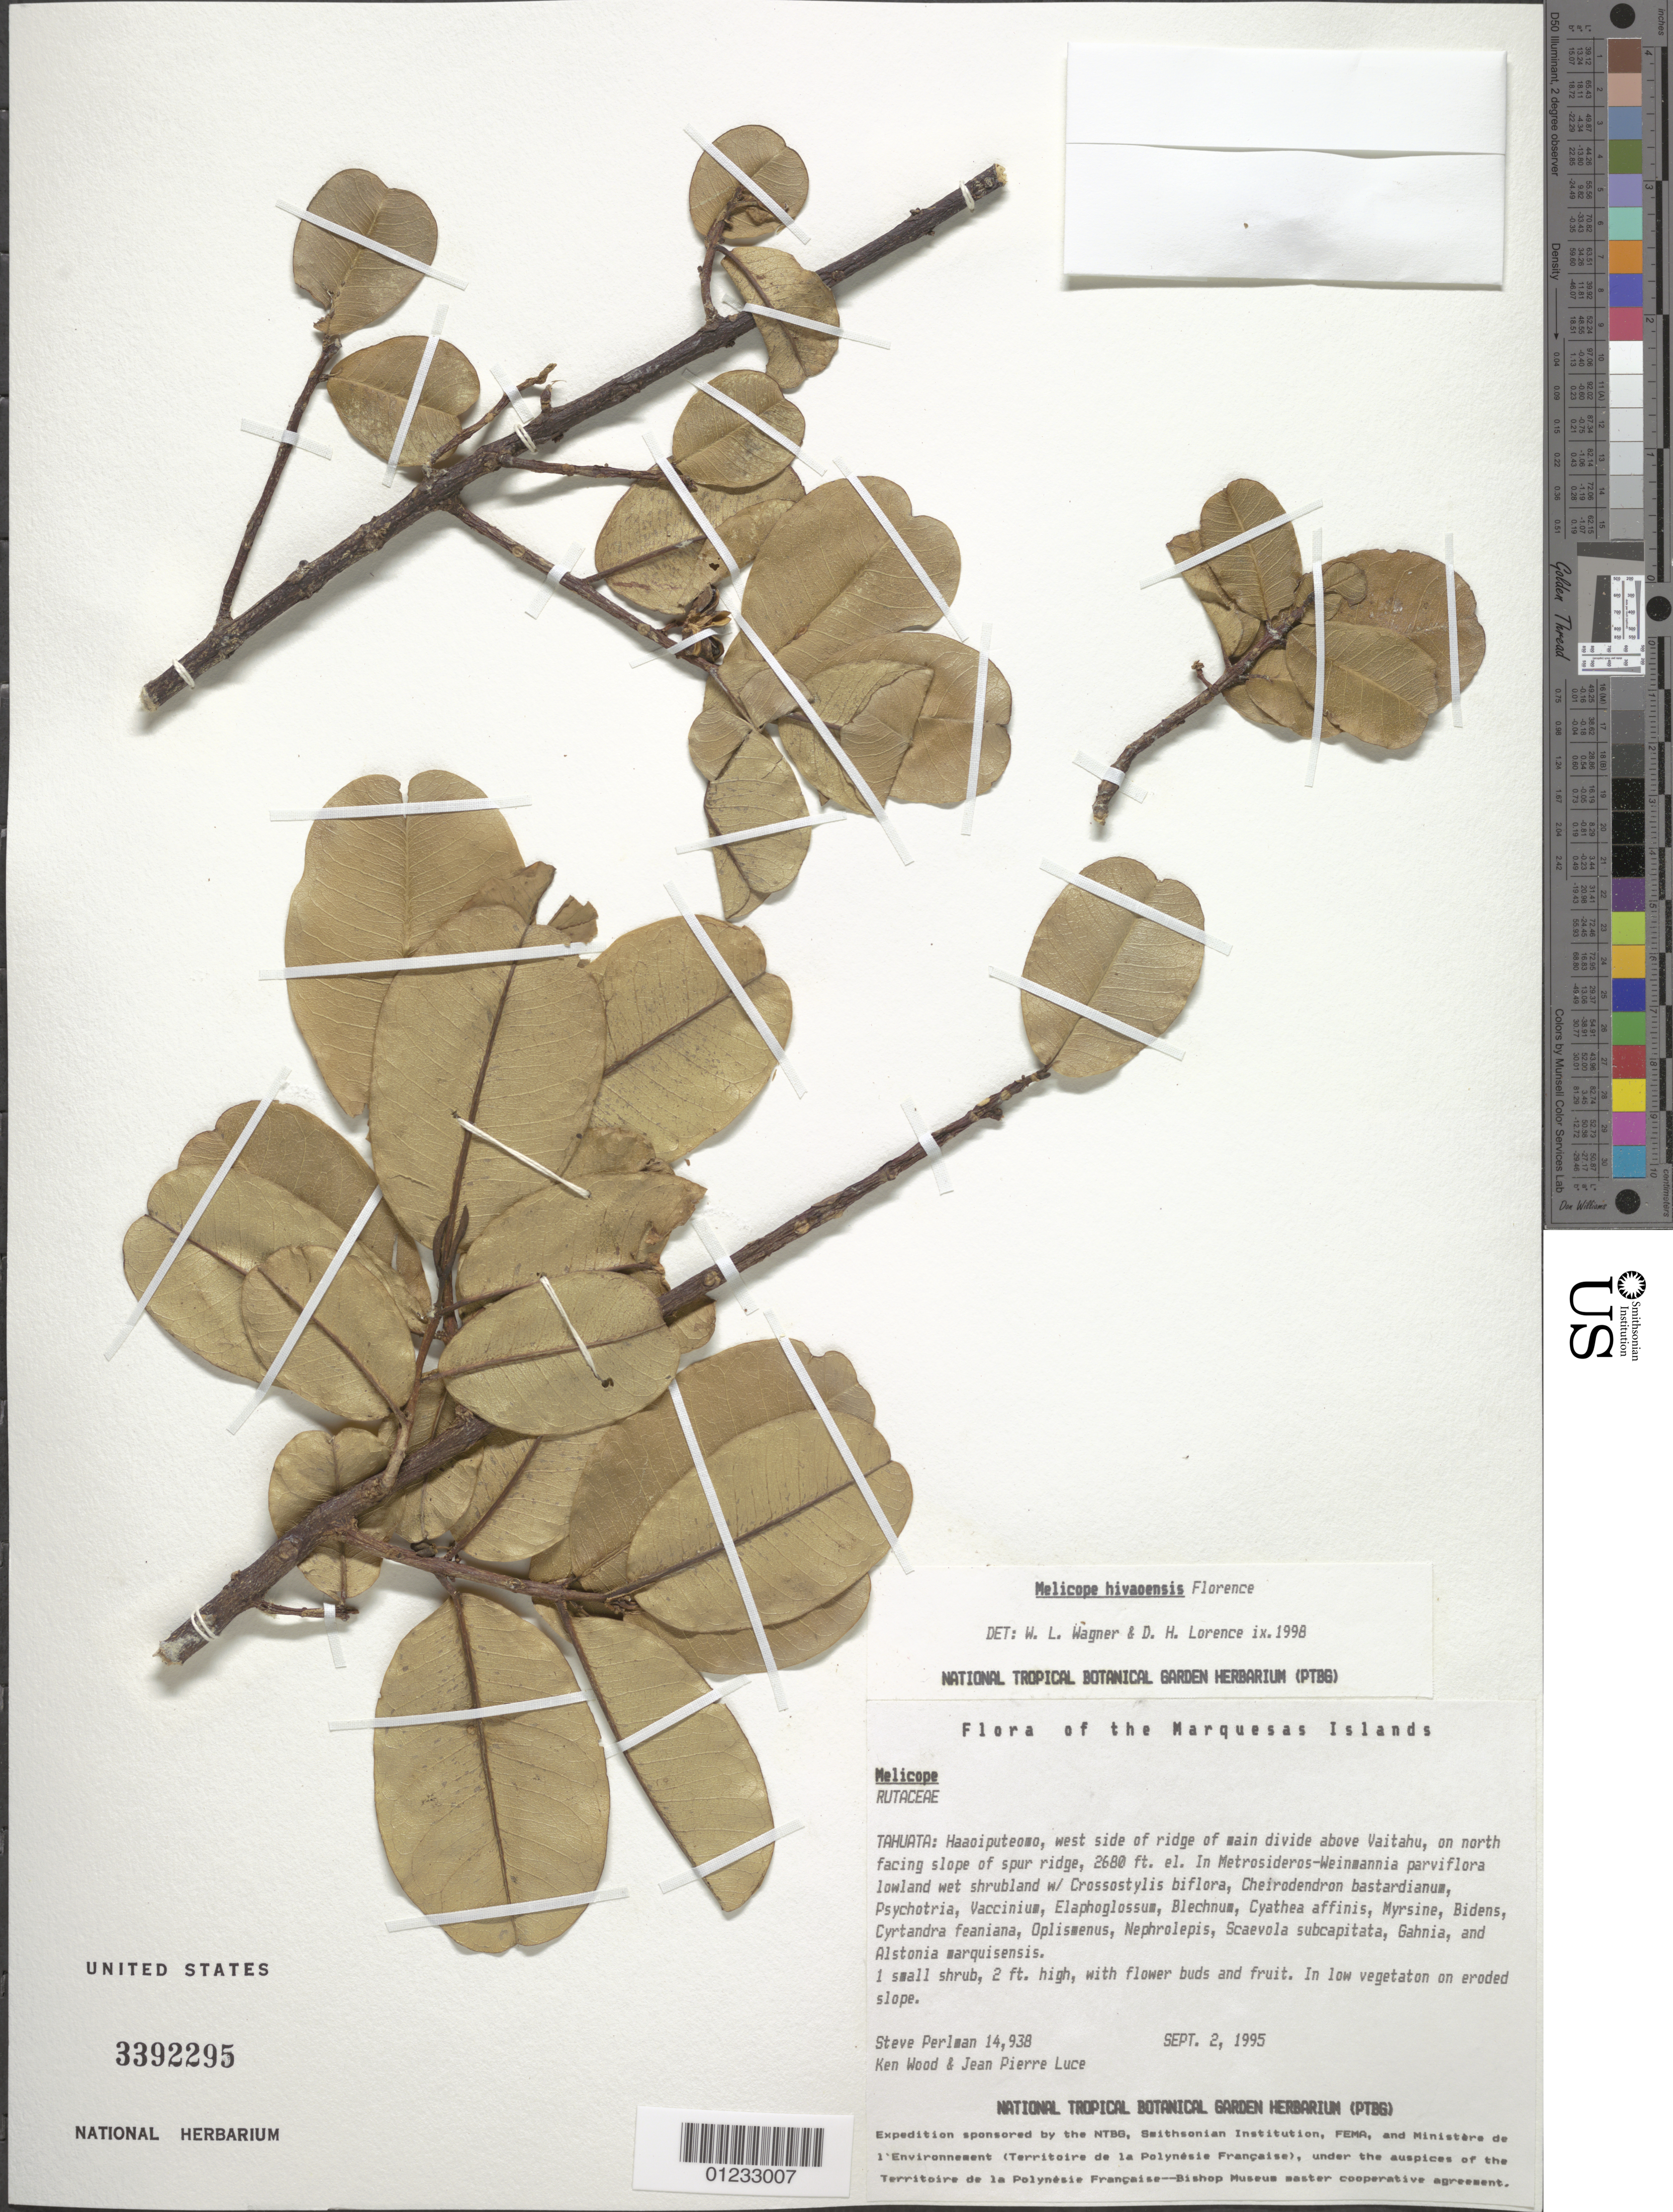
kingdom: Plantae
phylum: Tracheophyta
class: Magnoliopsida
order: Sapindales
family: Rutaceae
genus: Melicope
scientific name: Melicope hivaoaensis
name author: J. Florence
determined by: Wagner, W. L.; Lorence, David H.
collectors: S. P. Perlman, K. R. Wood & J. Luce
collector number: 14938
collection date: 1995-09-02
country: French Polynesia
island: Tahuata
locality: Haaoiputeomo, W side of ridge of main divide above Vaitahu, on spur ridge N facing slope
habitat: In Metrosideros - Weinmannia parviflora lowland wet shrubland. In low vegetaton on eroded slope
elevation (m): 817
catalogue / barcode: US 3392295